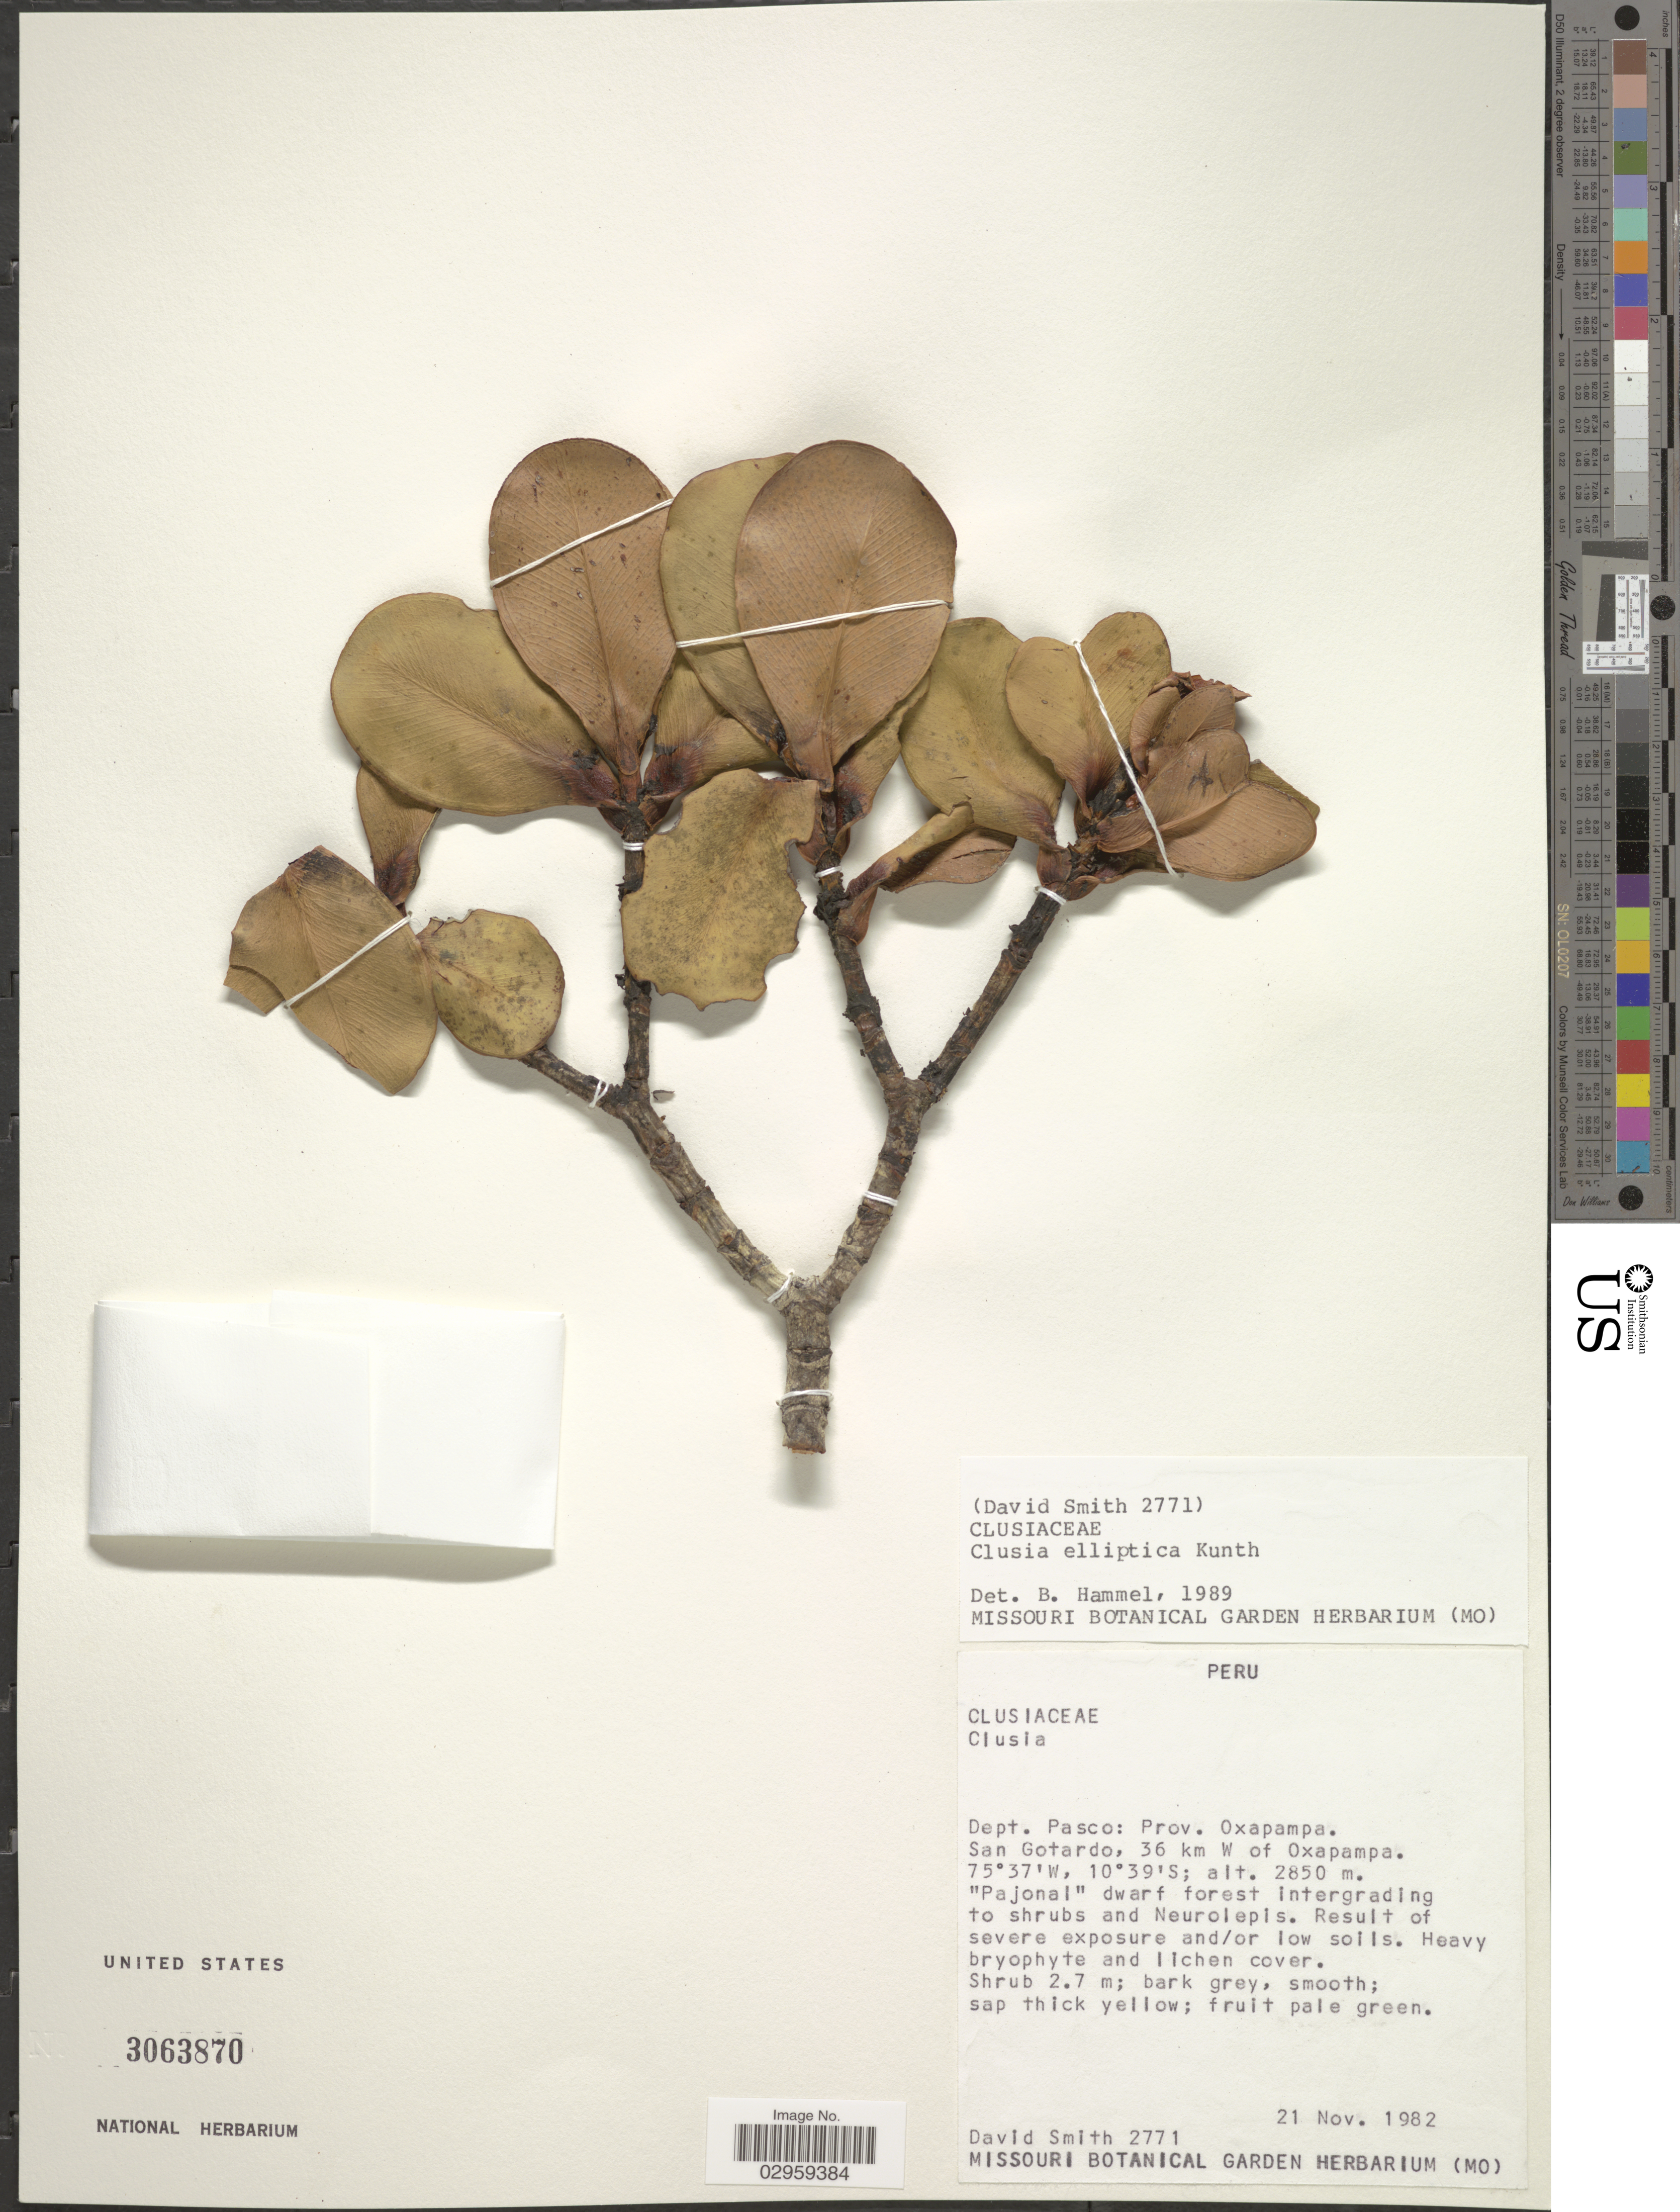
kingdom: Plantae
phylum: Tracheophyta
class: Magnoliopsida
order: Malpighiales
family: Clusiaceae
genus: Clusia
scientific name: Clusia elliptica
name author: Kunth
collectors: D. C. Smith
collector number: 2771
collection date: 1982-11-21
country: Peru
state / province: Pasco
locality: Dept. Pasco: prov. Oxapampa. San Gotardo, 36 km W of Oxapampa.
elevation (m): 2850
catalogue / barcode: US 3063870